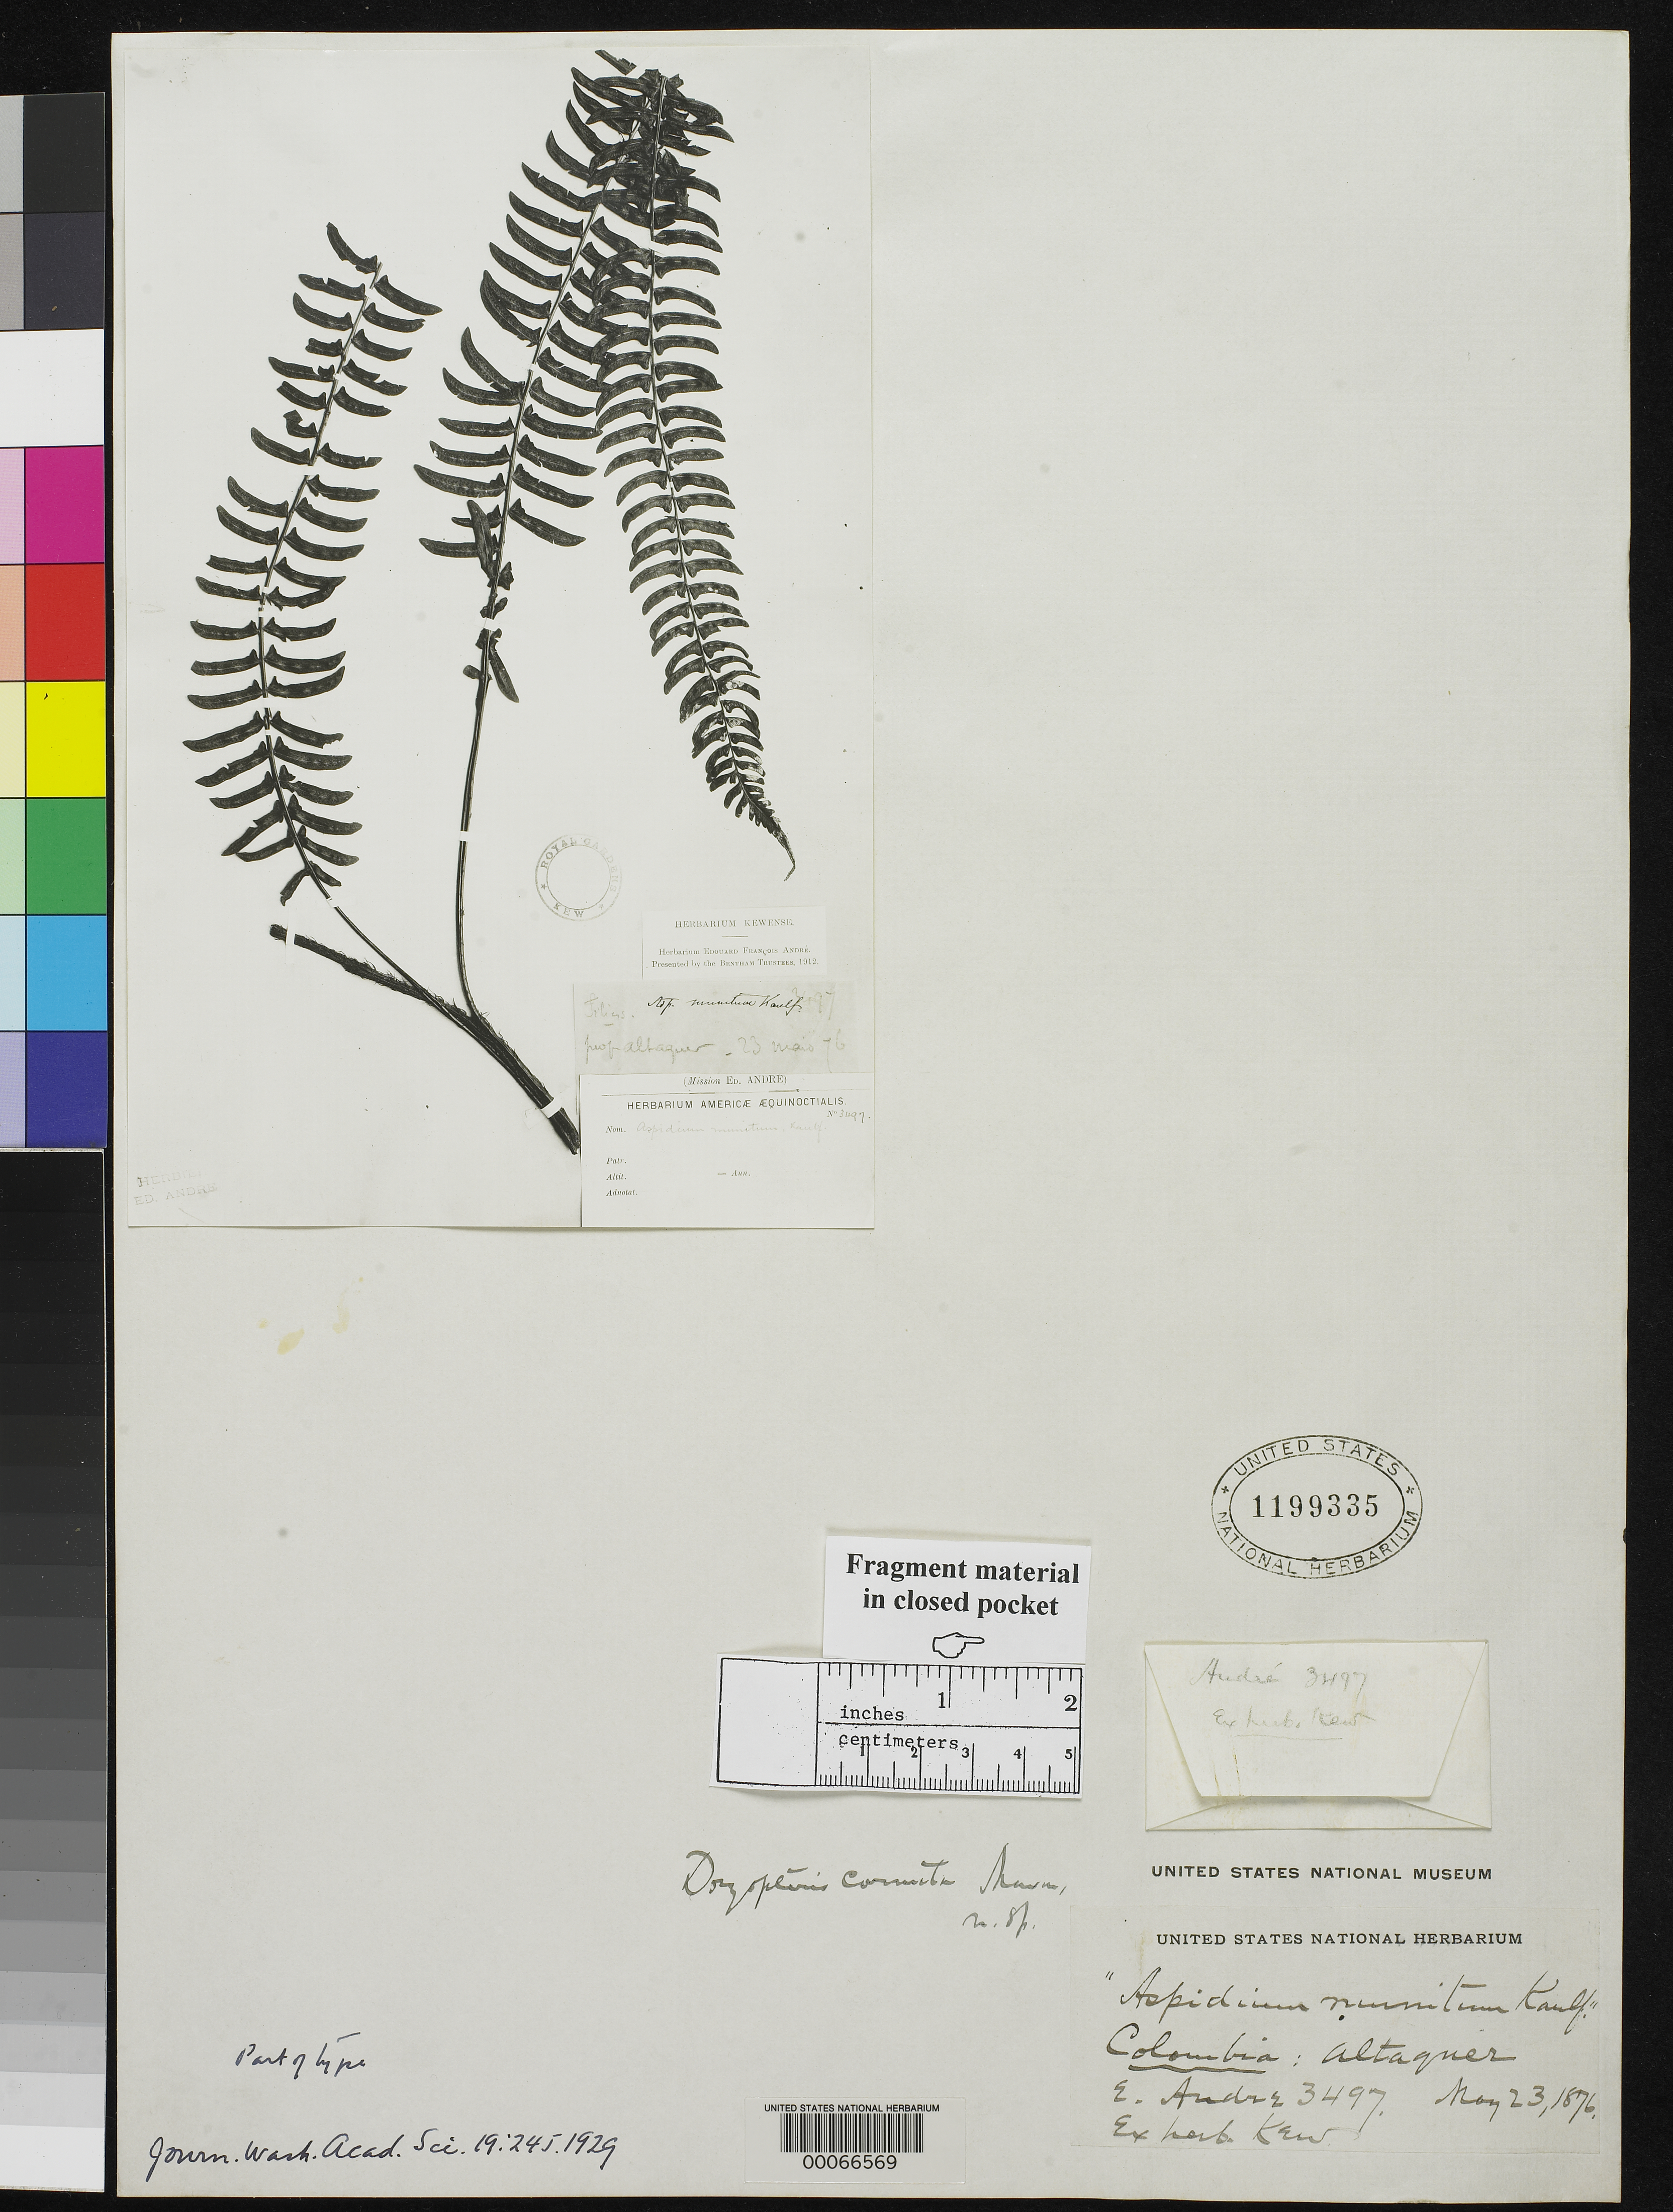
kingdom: Plantae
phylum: Tracheophyta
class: Polypodiopsida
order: Polypodiales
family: Dryopteridaceae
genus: Dryopteris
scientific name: Dryopteris cornuta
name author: Maxon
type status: Type Fragment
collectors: É. F. André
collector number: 3497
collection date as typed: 23 May 1876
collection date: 1876-05-23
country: Colombia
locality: Altauer.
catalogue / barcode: US 1199335